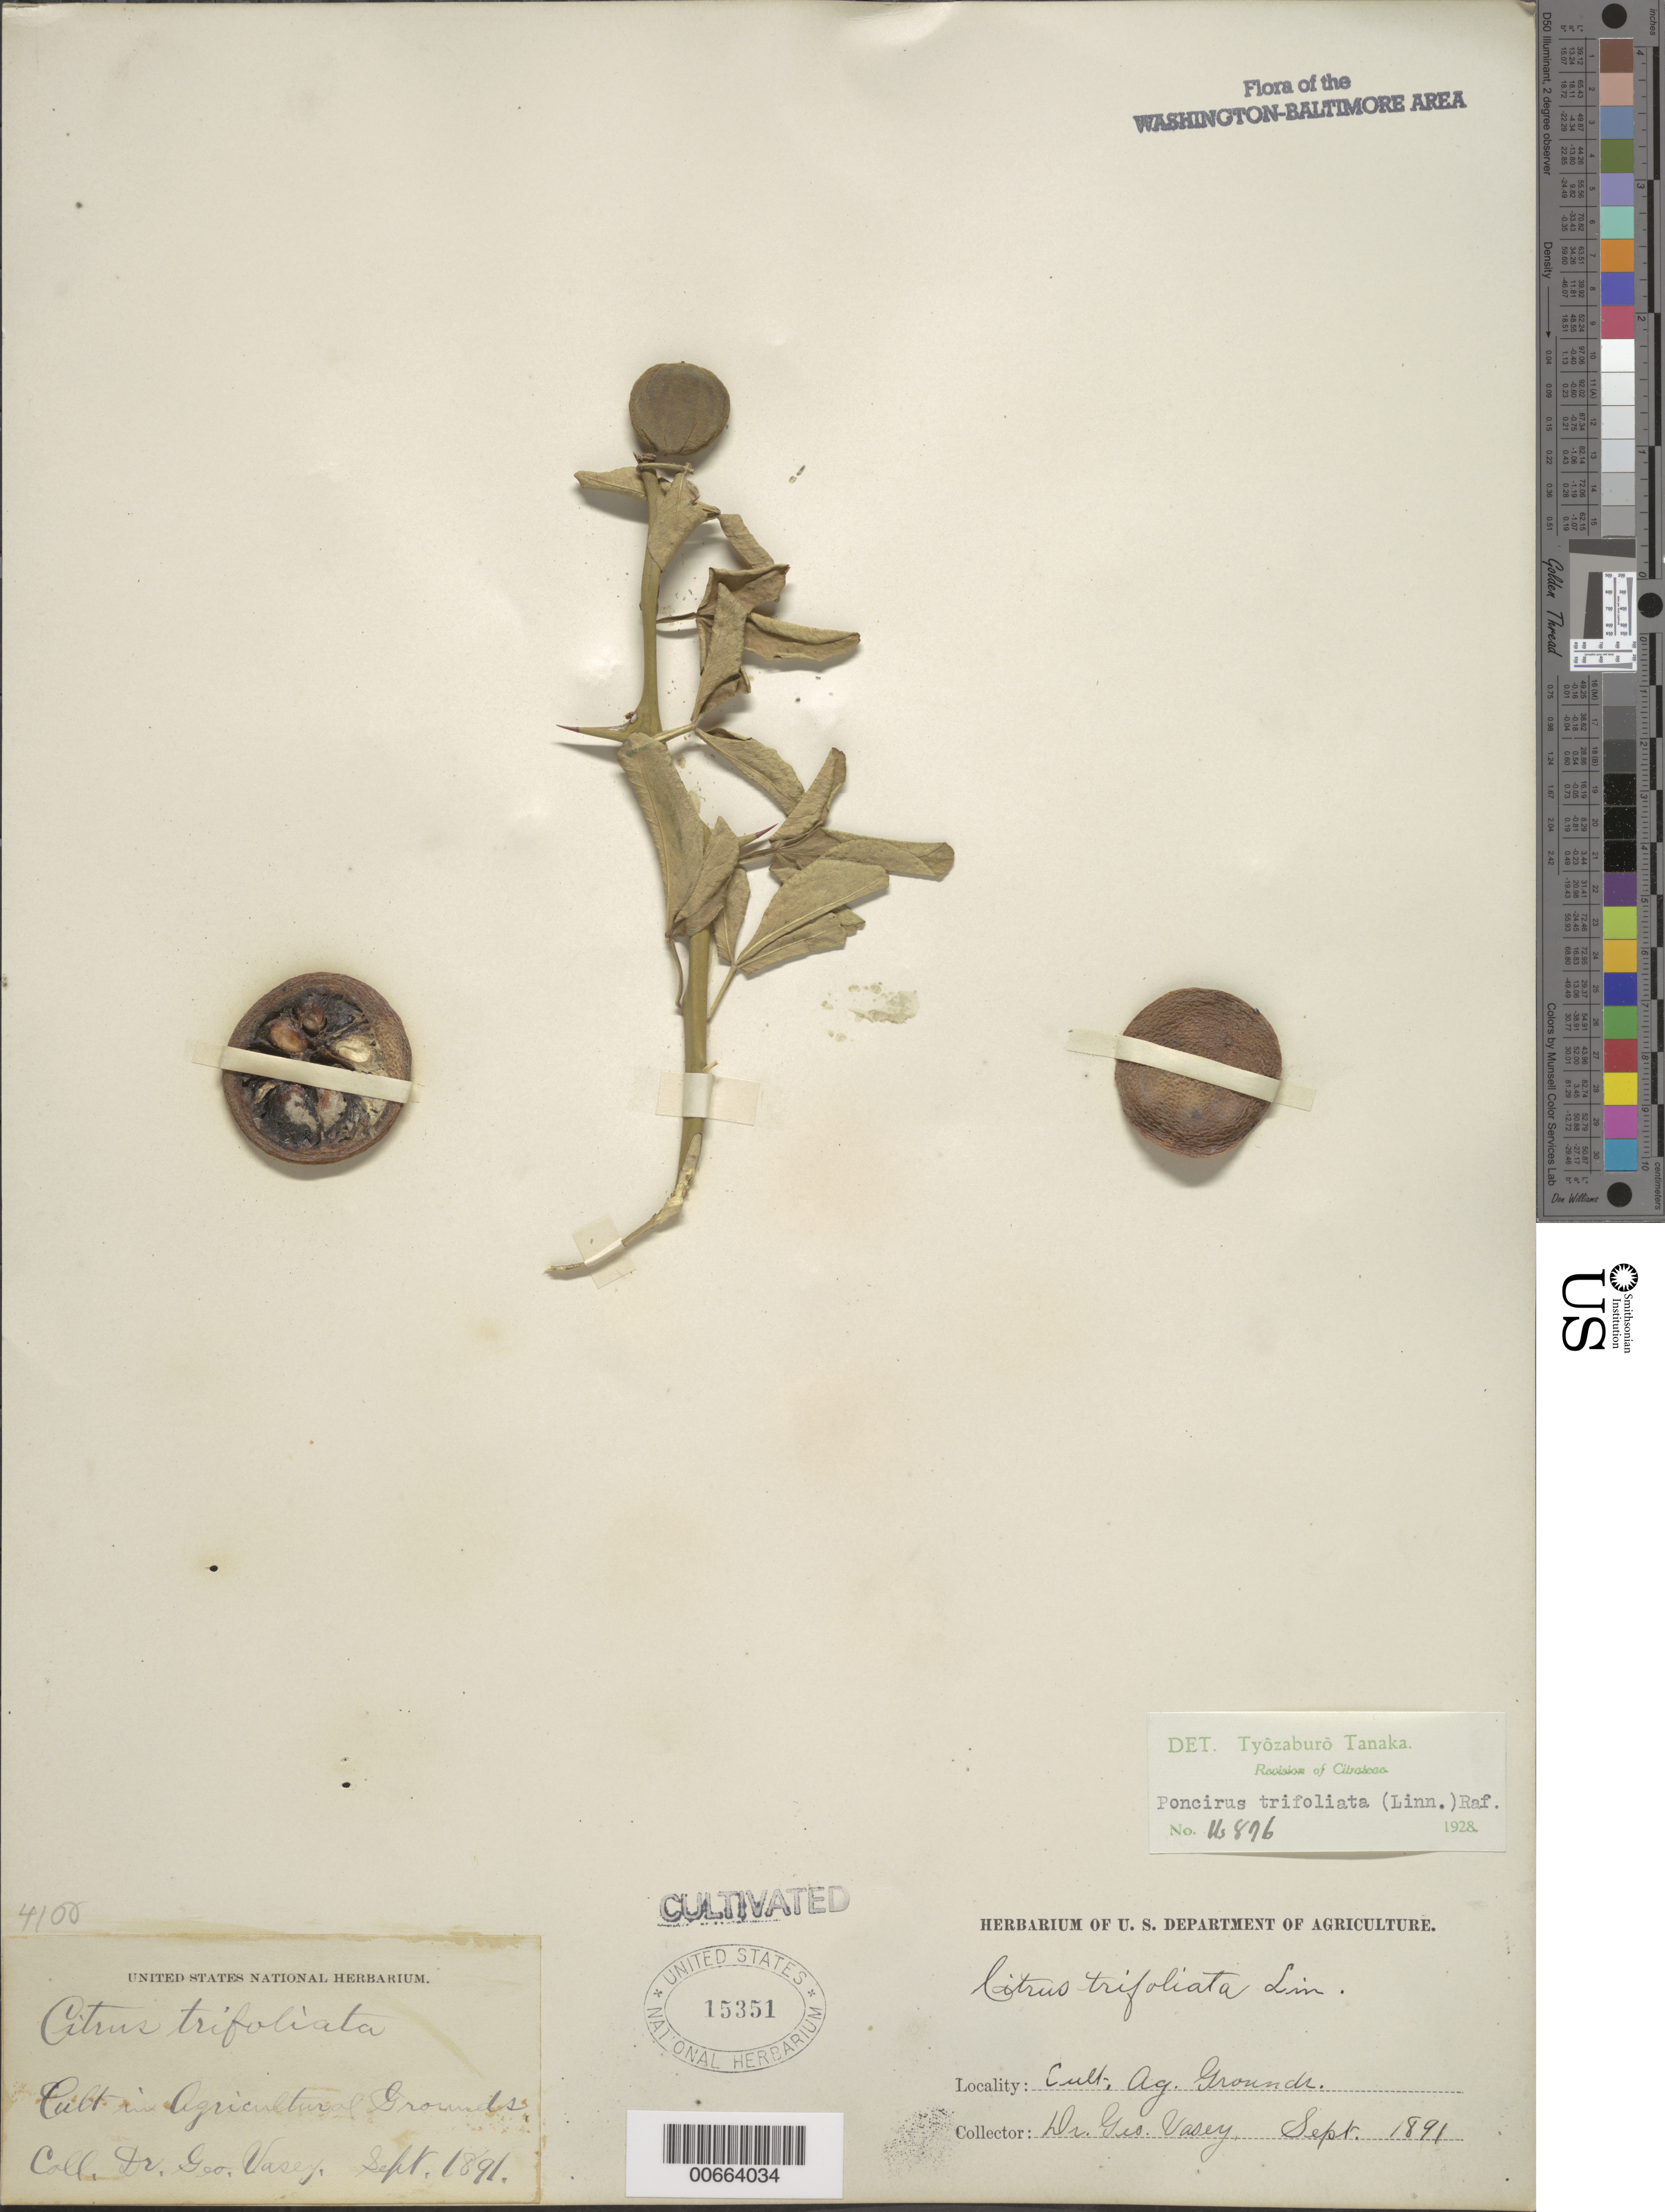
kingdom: Plantae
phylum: Tracheophyta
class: Magnoliopsida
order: Sapindales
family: Rutaceae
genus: Citrus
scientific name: Citrus trifoliata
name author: L.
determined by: Strong, Mark T., (BOT), Smithsonian Institution - National Museum of Natural History (UNITED STATES)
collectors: G. R. Vasey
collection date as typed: Sep 1891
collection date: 1891-09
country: United States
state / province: District of Columbia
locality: Cultivated on Agricultural Grounds.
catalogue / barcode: US 15351